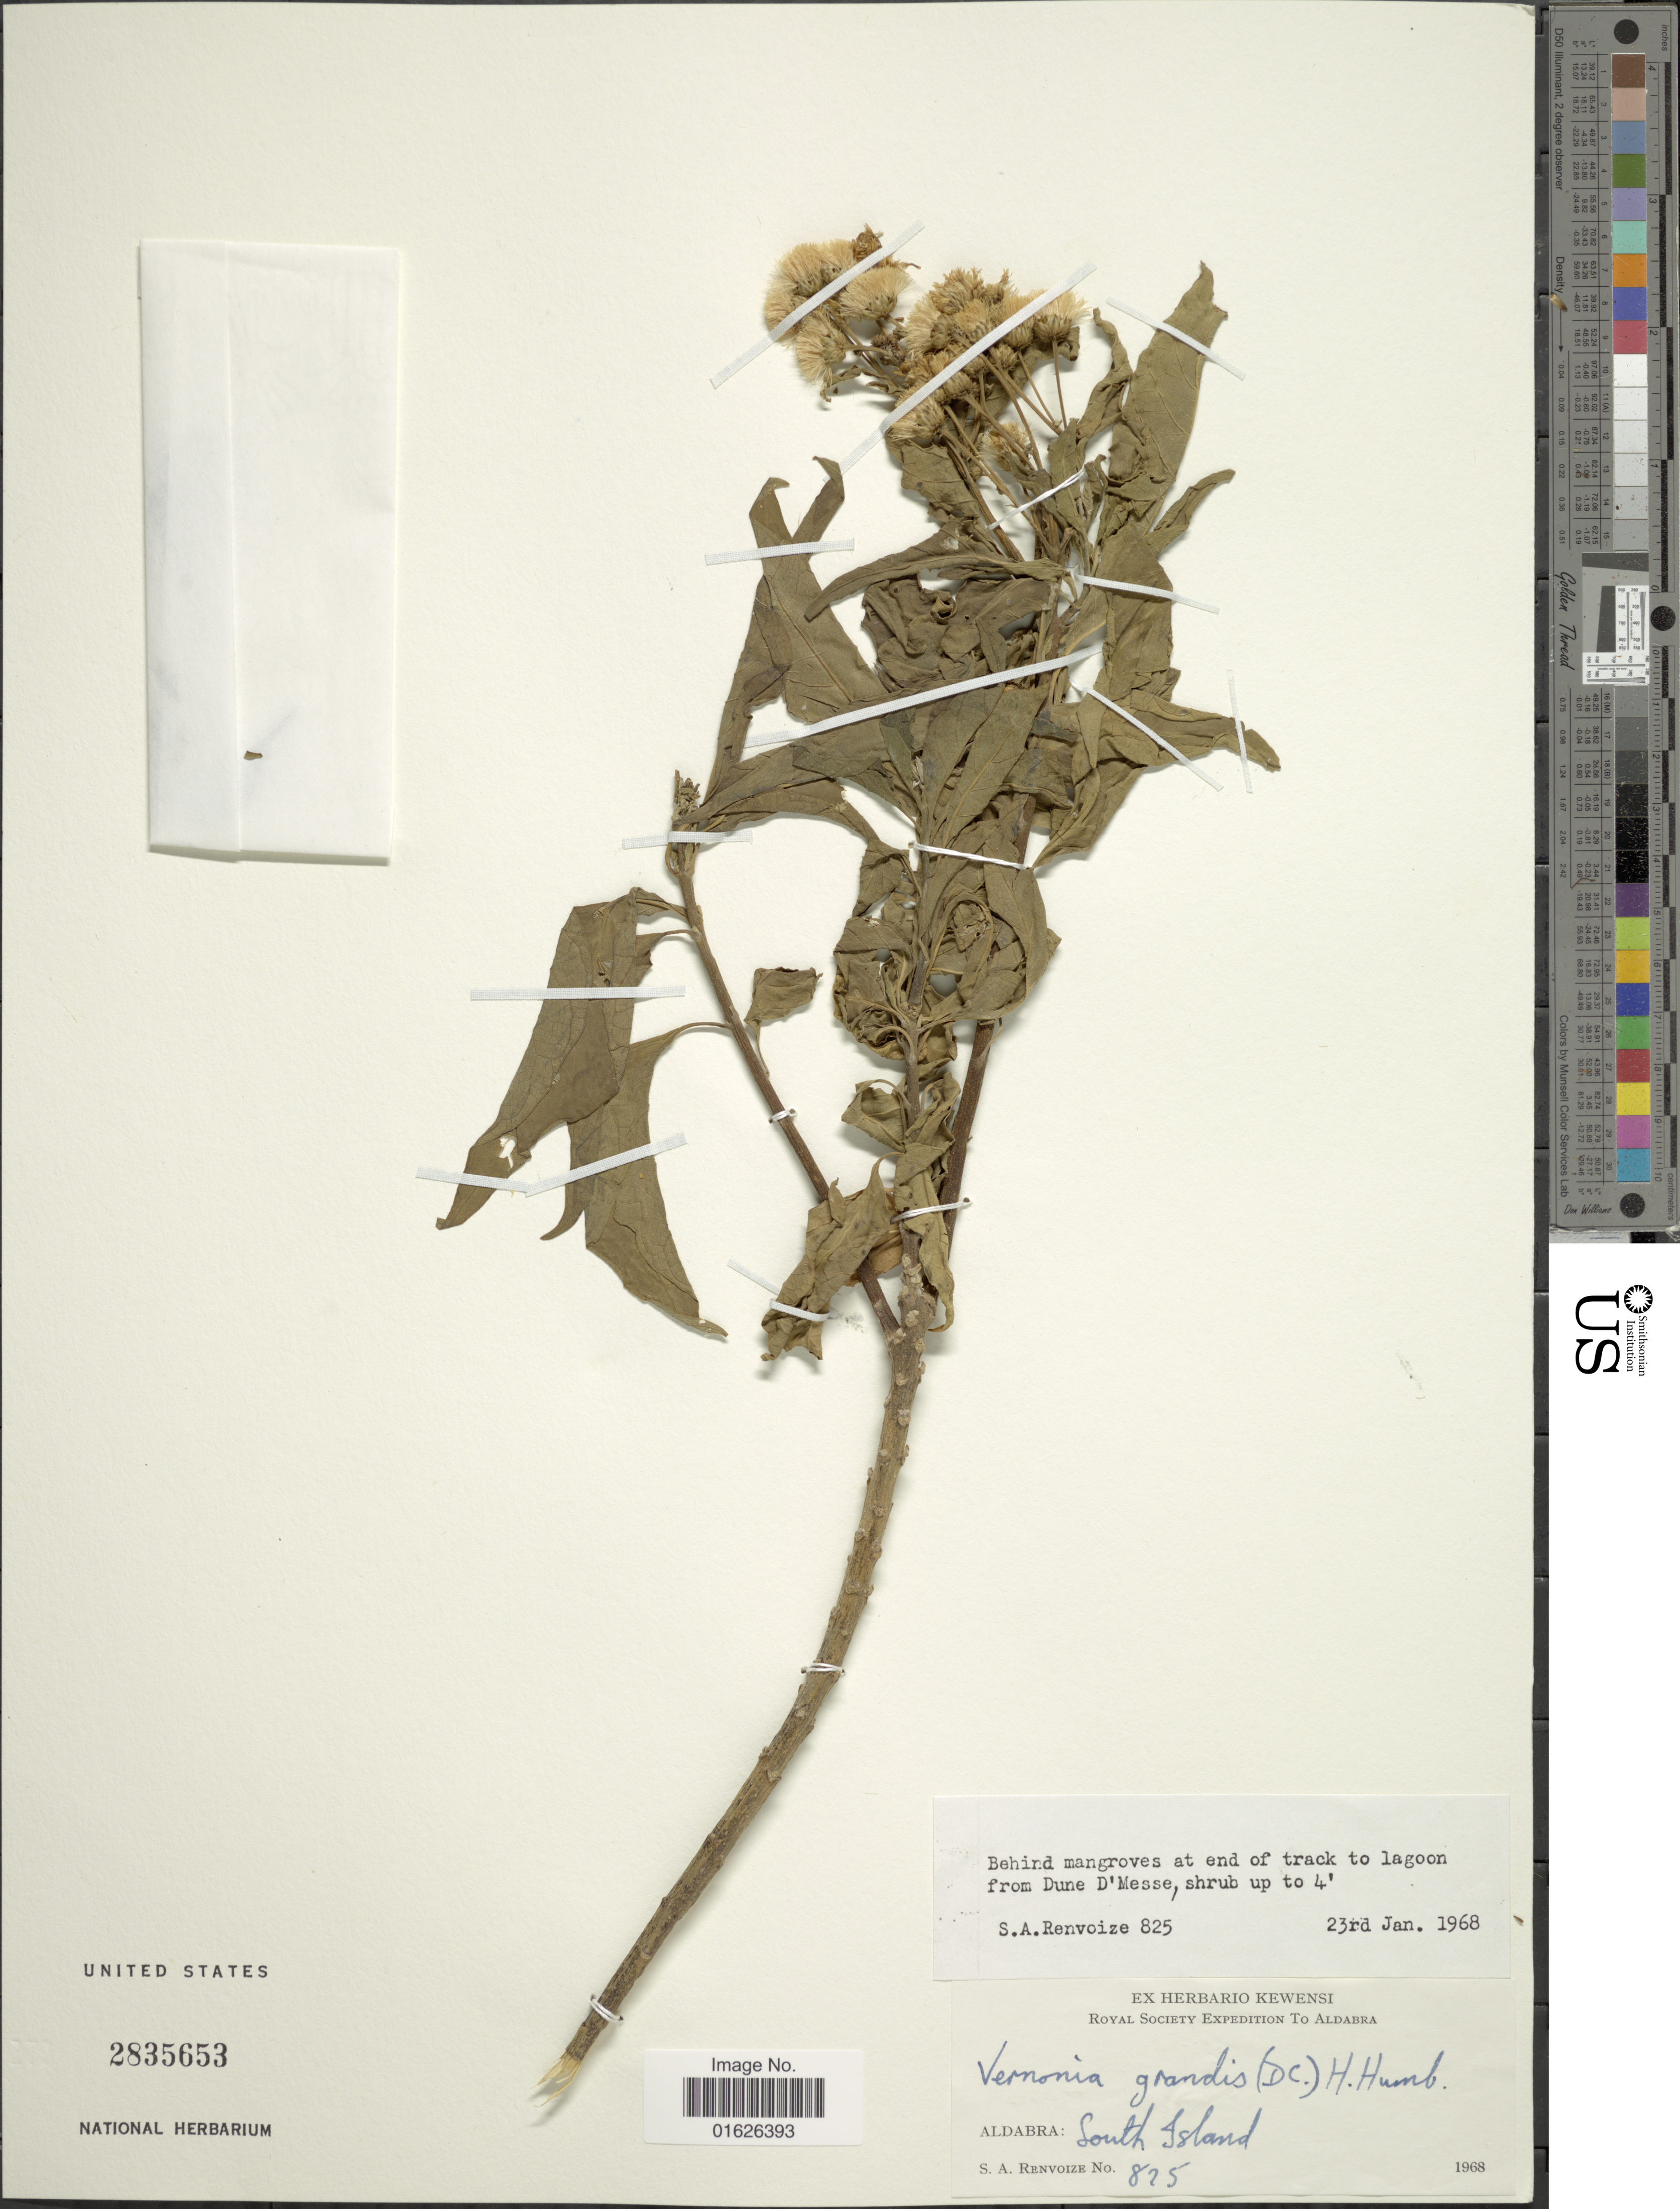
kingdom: Plantae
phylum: Tracheophyta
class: Magnoliopsida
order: Asterales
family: Asteraceae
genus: Gymnanthemum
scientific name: Gymnanthemum coloratum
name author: (Willd.) H. Rob. & B. Kahn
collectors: S. A. Renvoize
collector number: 825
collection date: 1968-01-23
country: Seychelles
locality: Aldabra, South Island.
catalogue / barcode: US 2535653